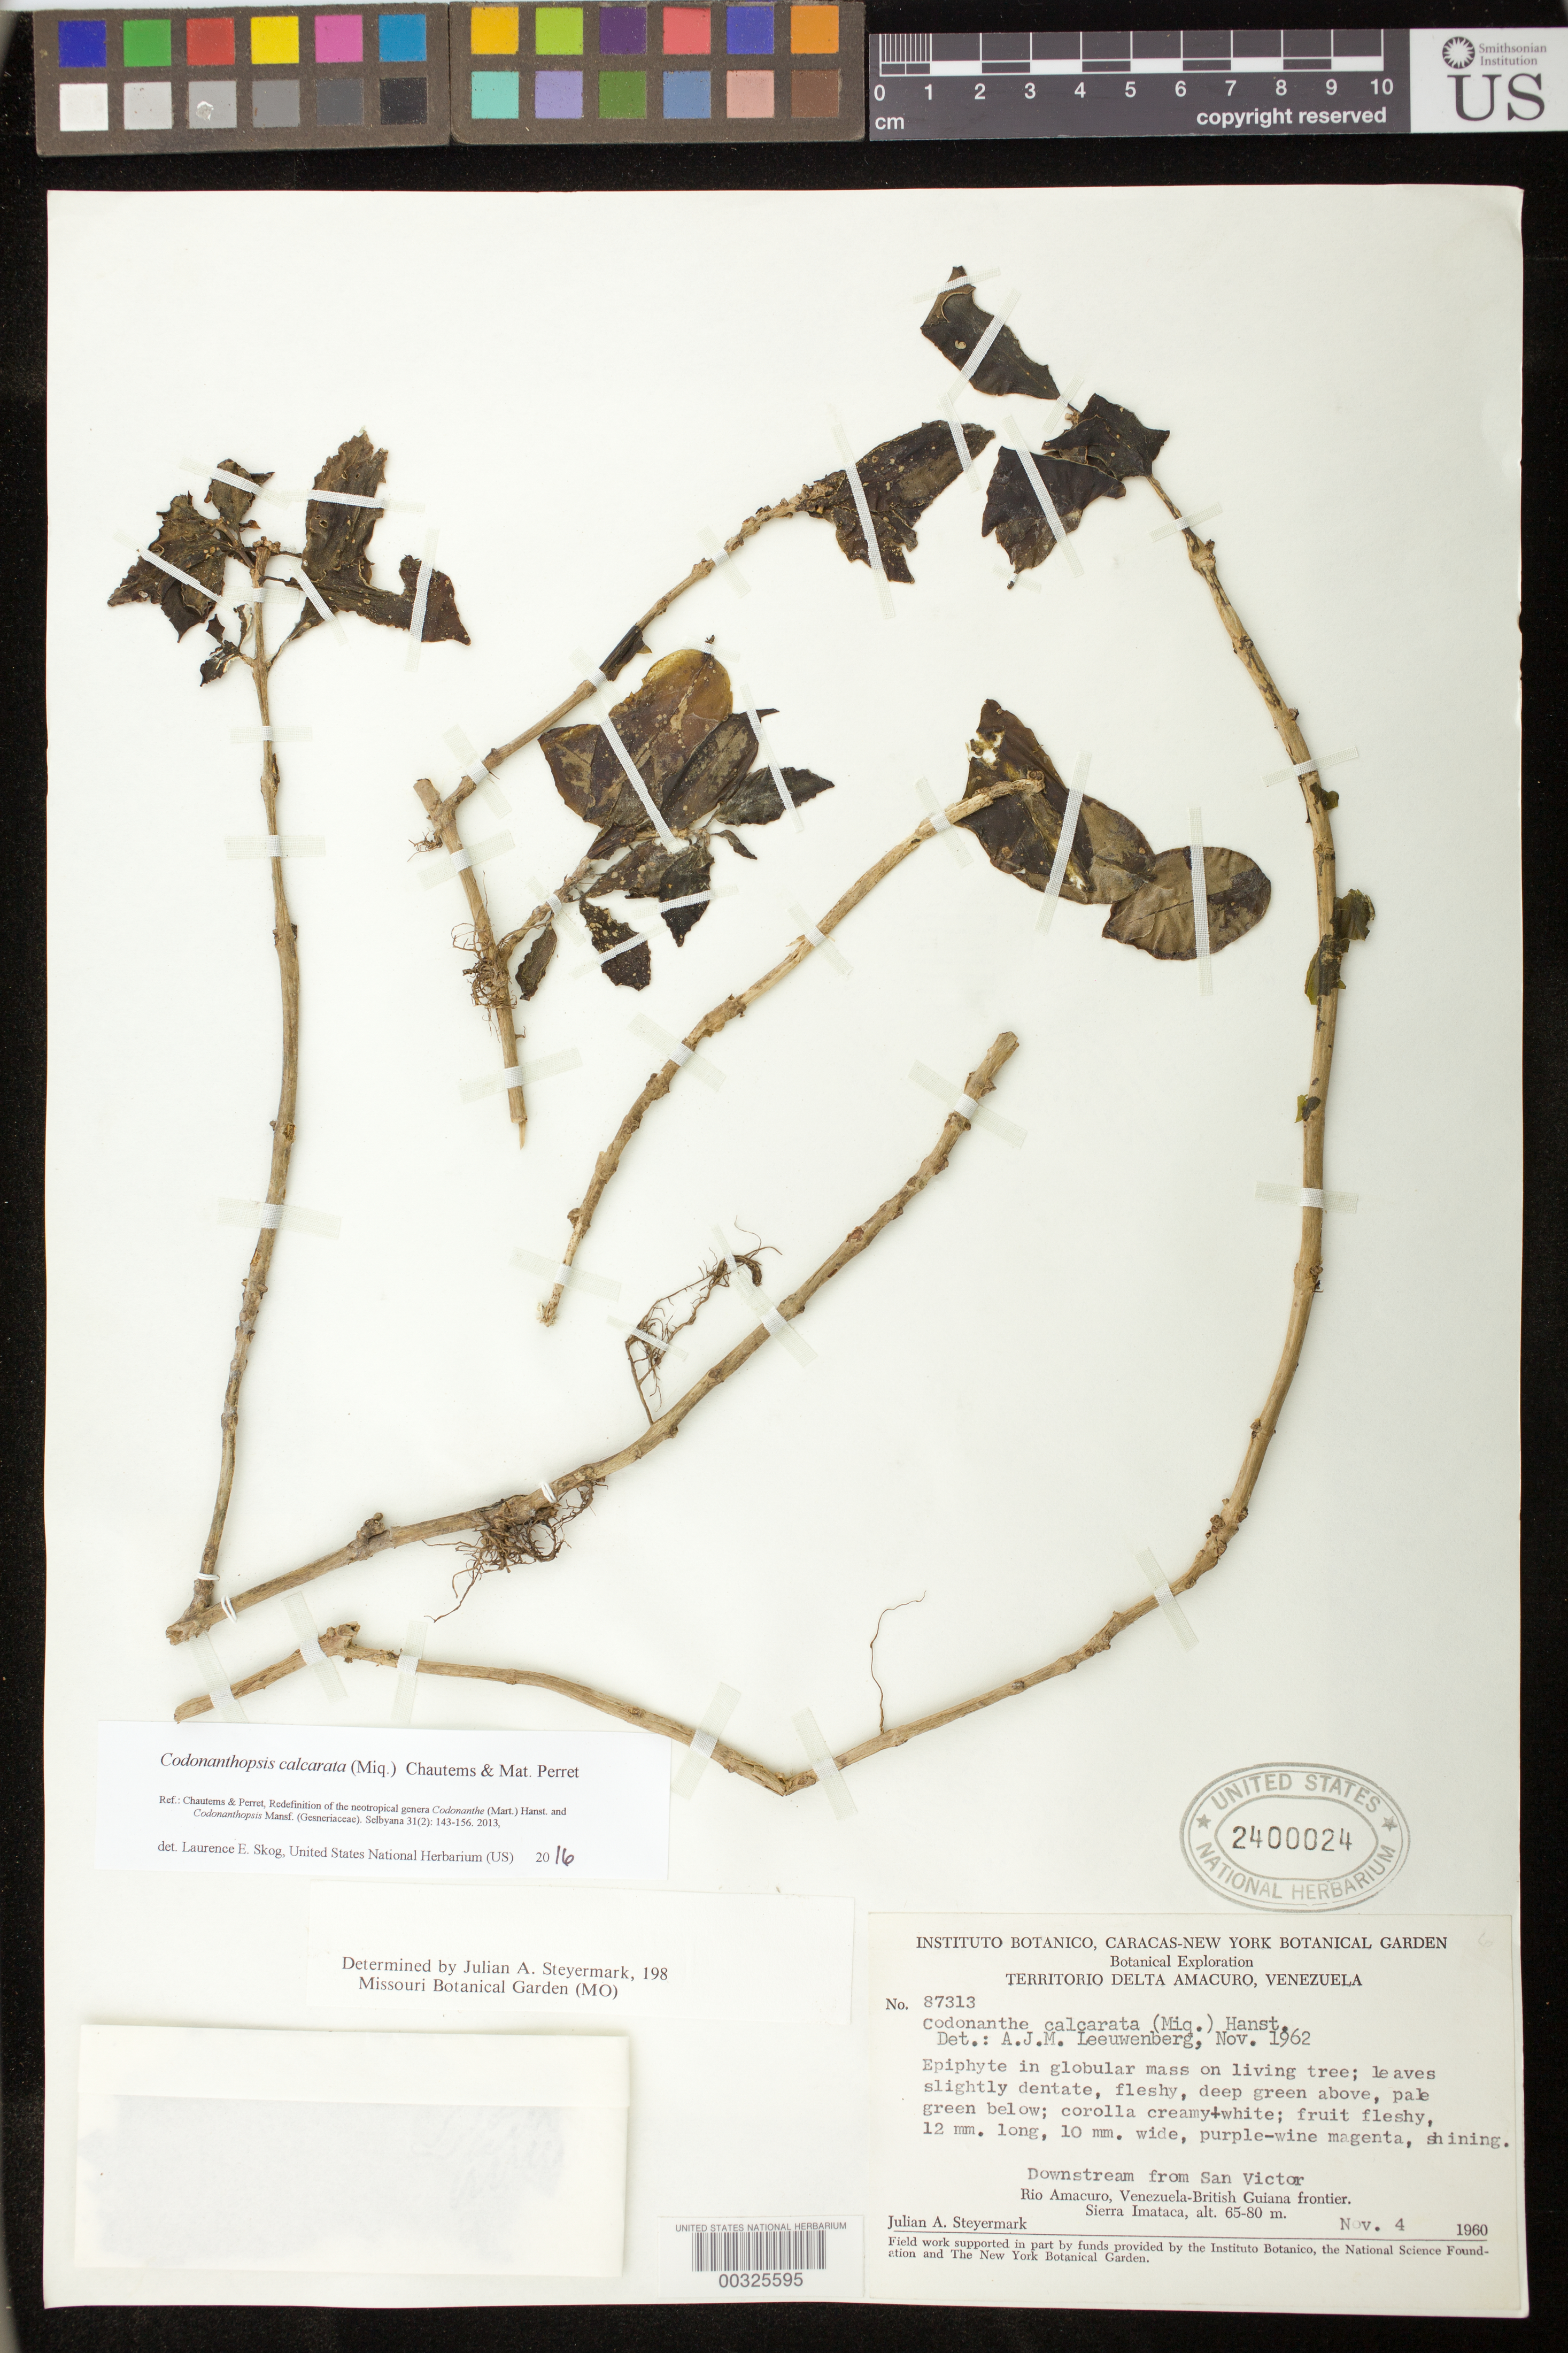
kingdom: Plantae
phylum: Tracheophyta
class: Magnoliopsida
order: Lamiales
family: Gesneriaceae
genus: Codonanthopsis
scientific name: Codonanthopsis calcarata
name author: (Miq.) Chautems & Mat.Perret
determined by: Skog, Laurence E.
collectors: J. Steyermark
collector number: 87313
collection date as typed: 04 Nov 1960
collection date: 1960-11-04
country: Venezuela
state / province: Delta Amacuro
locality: Downstream from San Victor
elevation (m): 65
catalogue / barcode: US 2400024